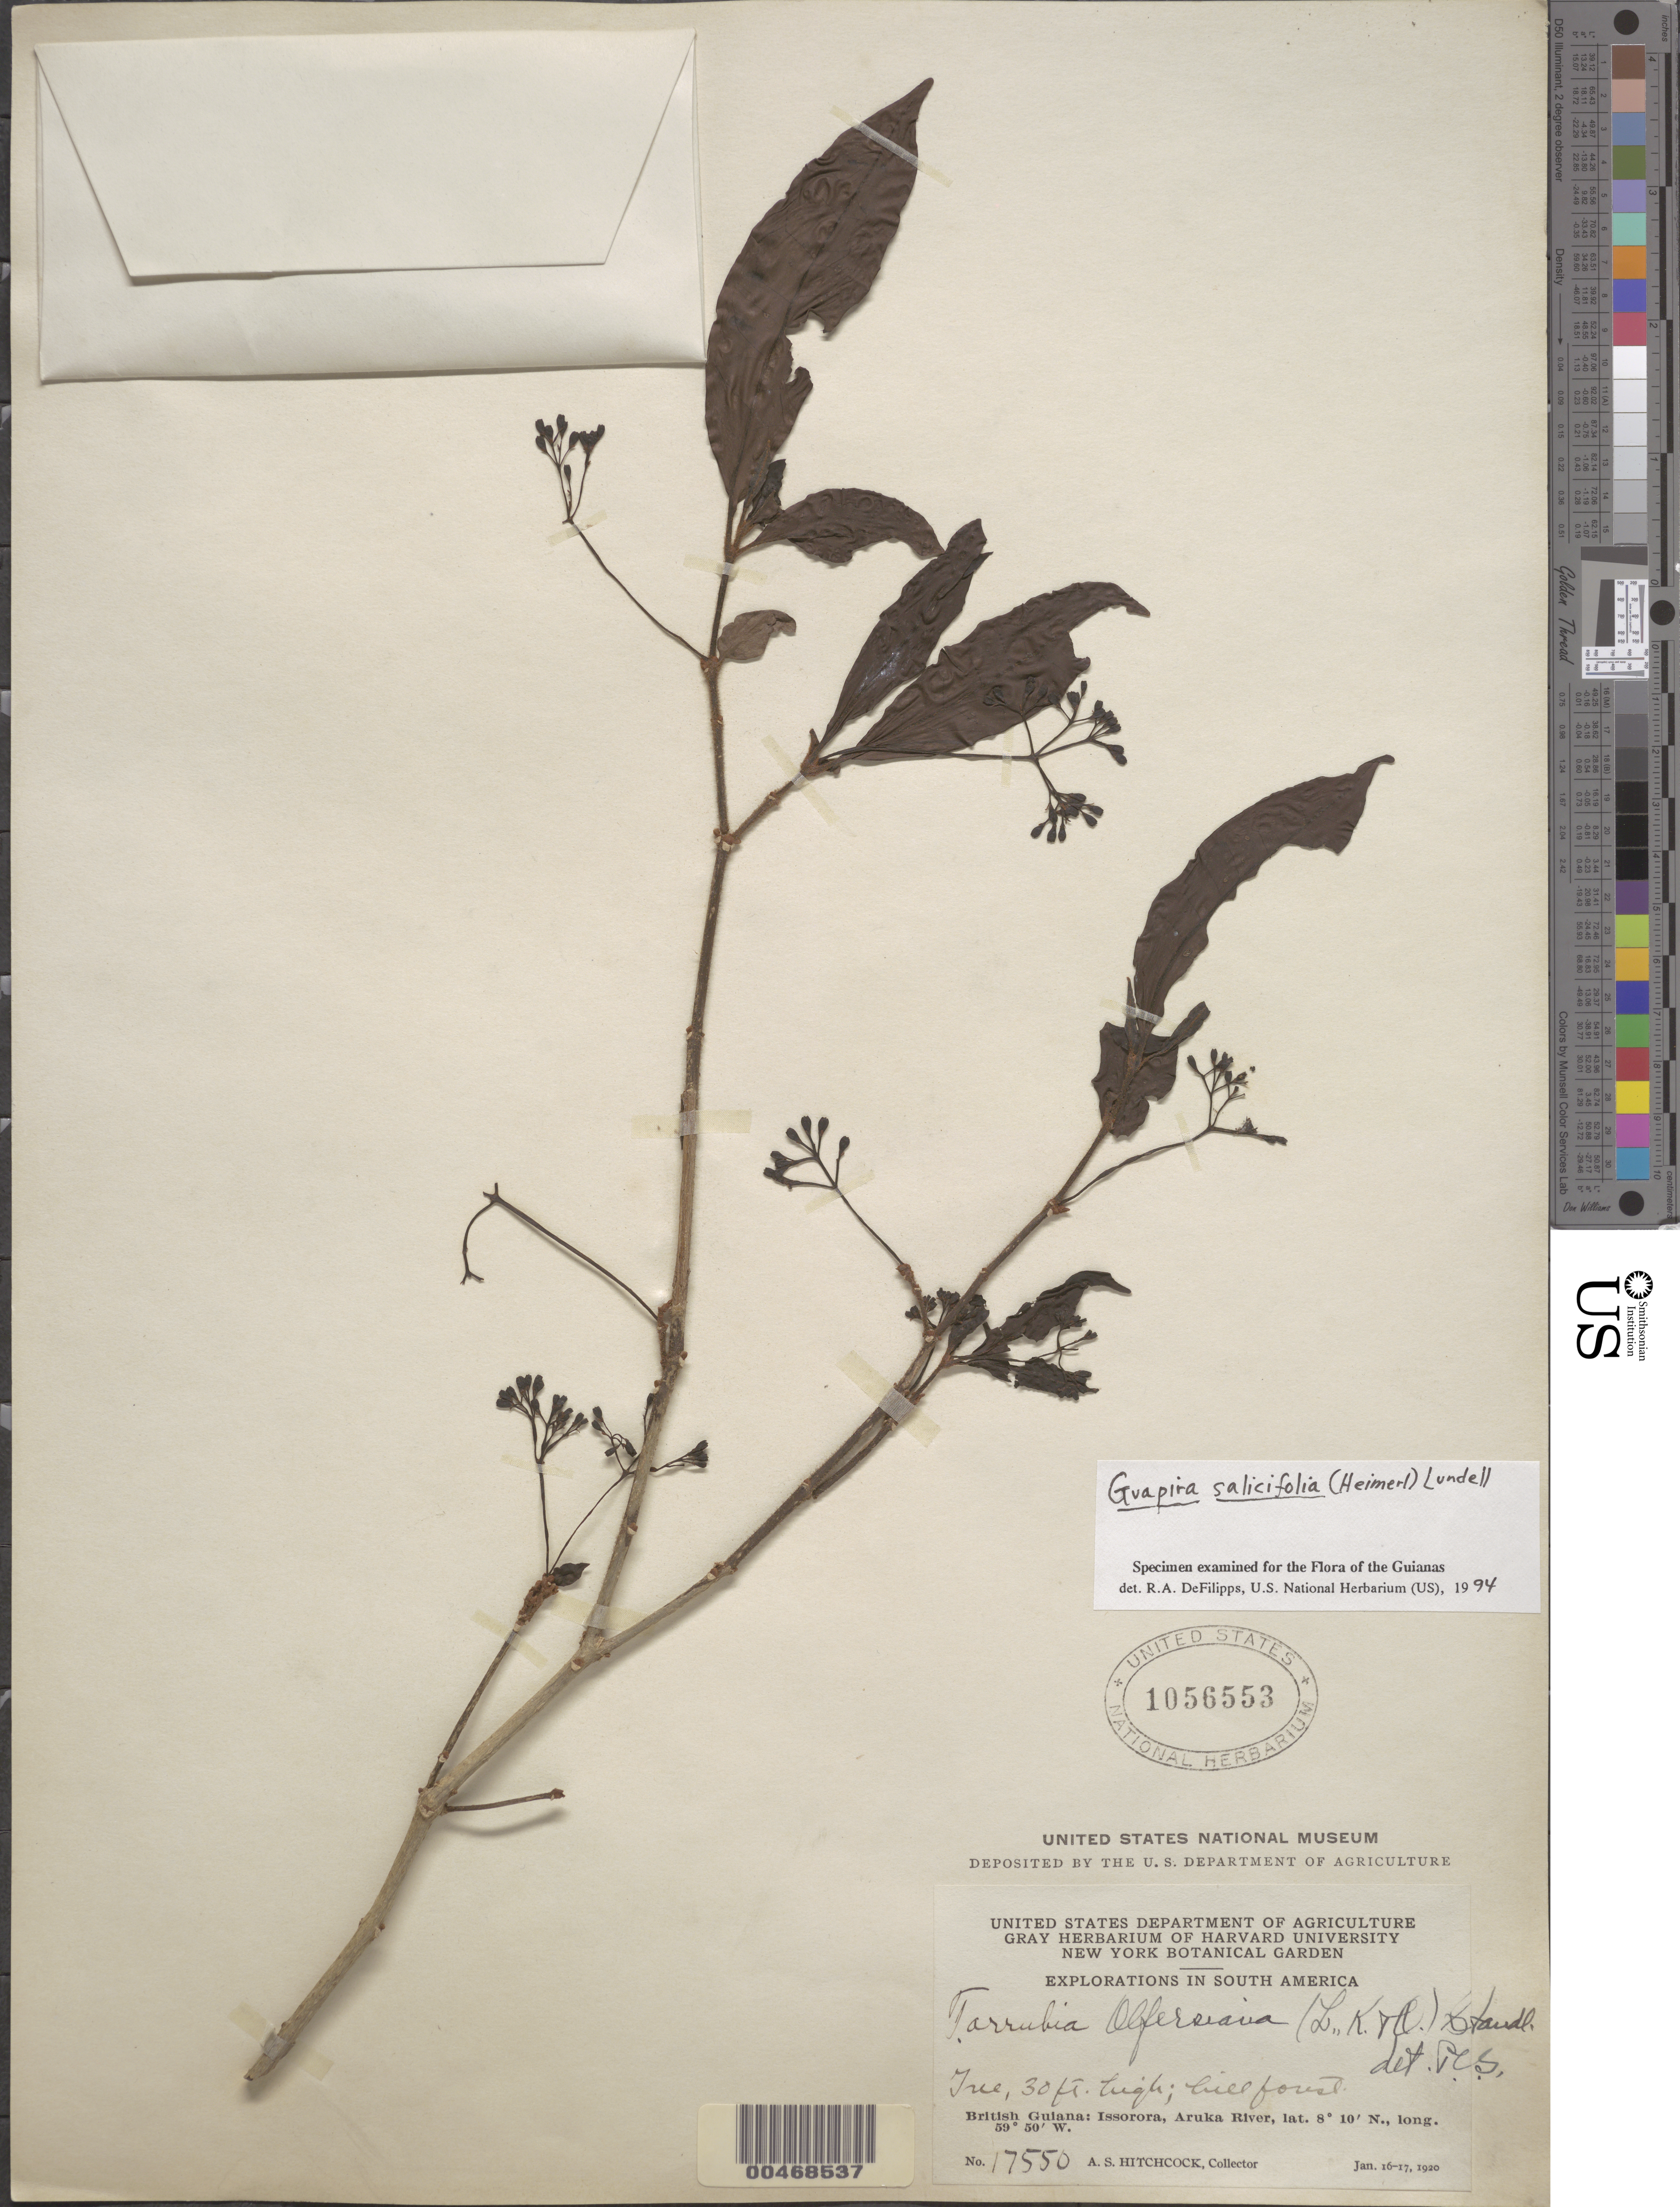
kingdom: Plantae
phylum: Tracheophyta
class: Magnoliopsida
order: Caryophyllales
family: Nyctaginaceae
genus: Guapira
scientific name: Guapira salicifolia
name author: (Heimerl) Lundell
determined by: DeFilipps, R. A.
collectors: A. S. Hitchcock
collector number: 17550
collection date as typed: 16 Jan 1920 to 17 Jan 1920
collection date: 1920-01-16/1920-01-17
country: Guyana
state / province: Barima-Waini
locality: Issorora, Aruka River. [In former North West Region.]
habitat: Hill forest.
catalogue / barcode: US 1056553